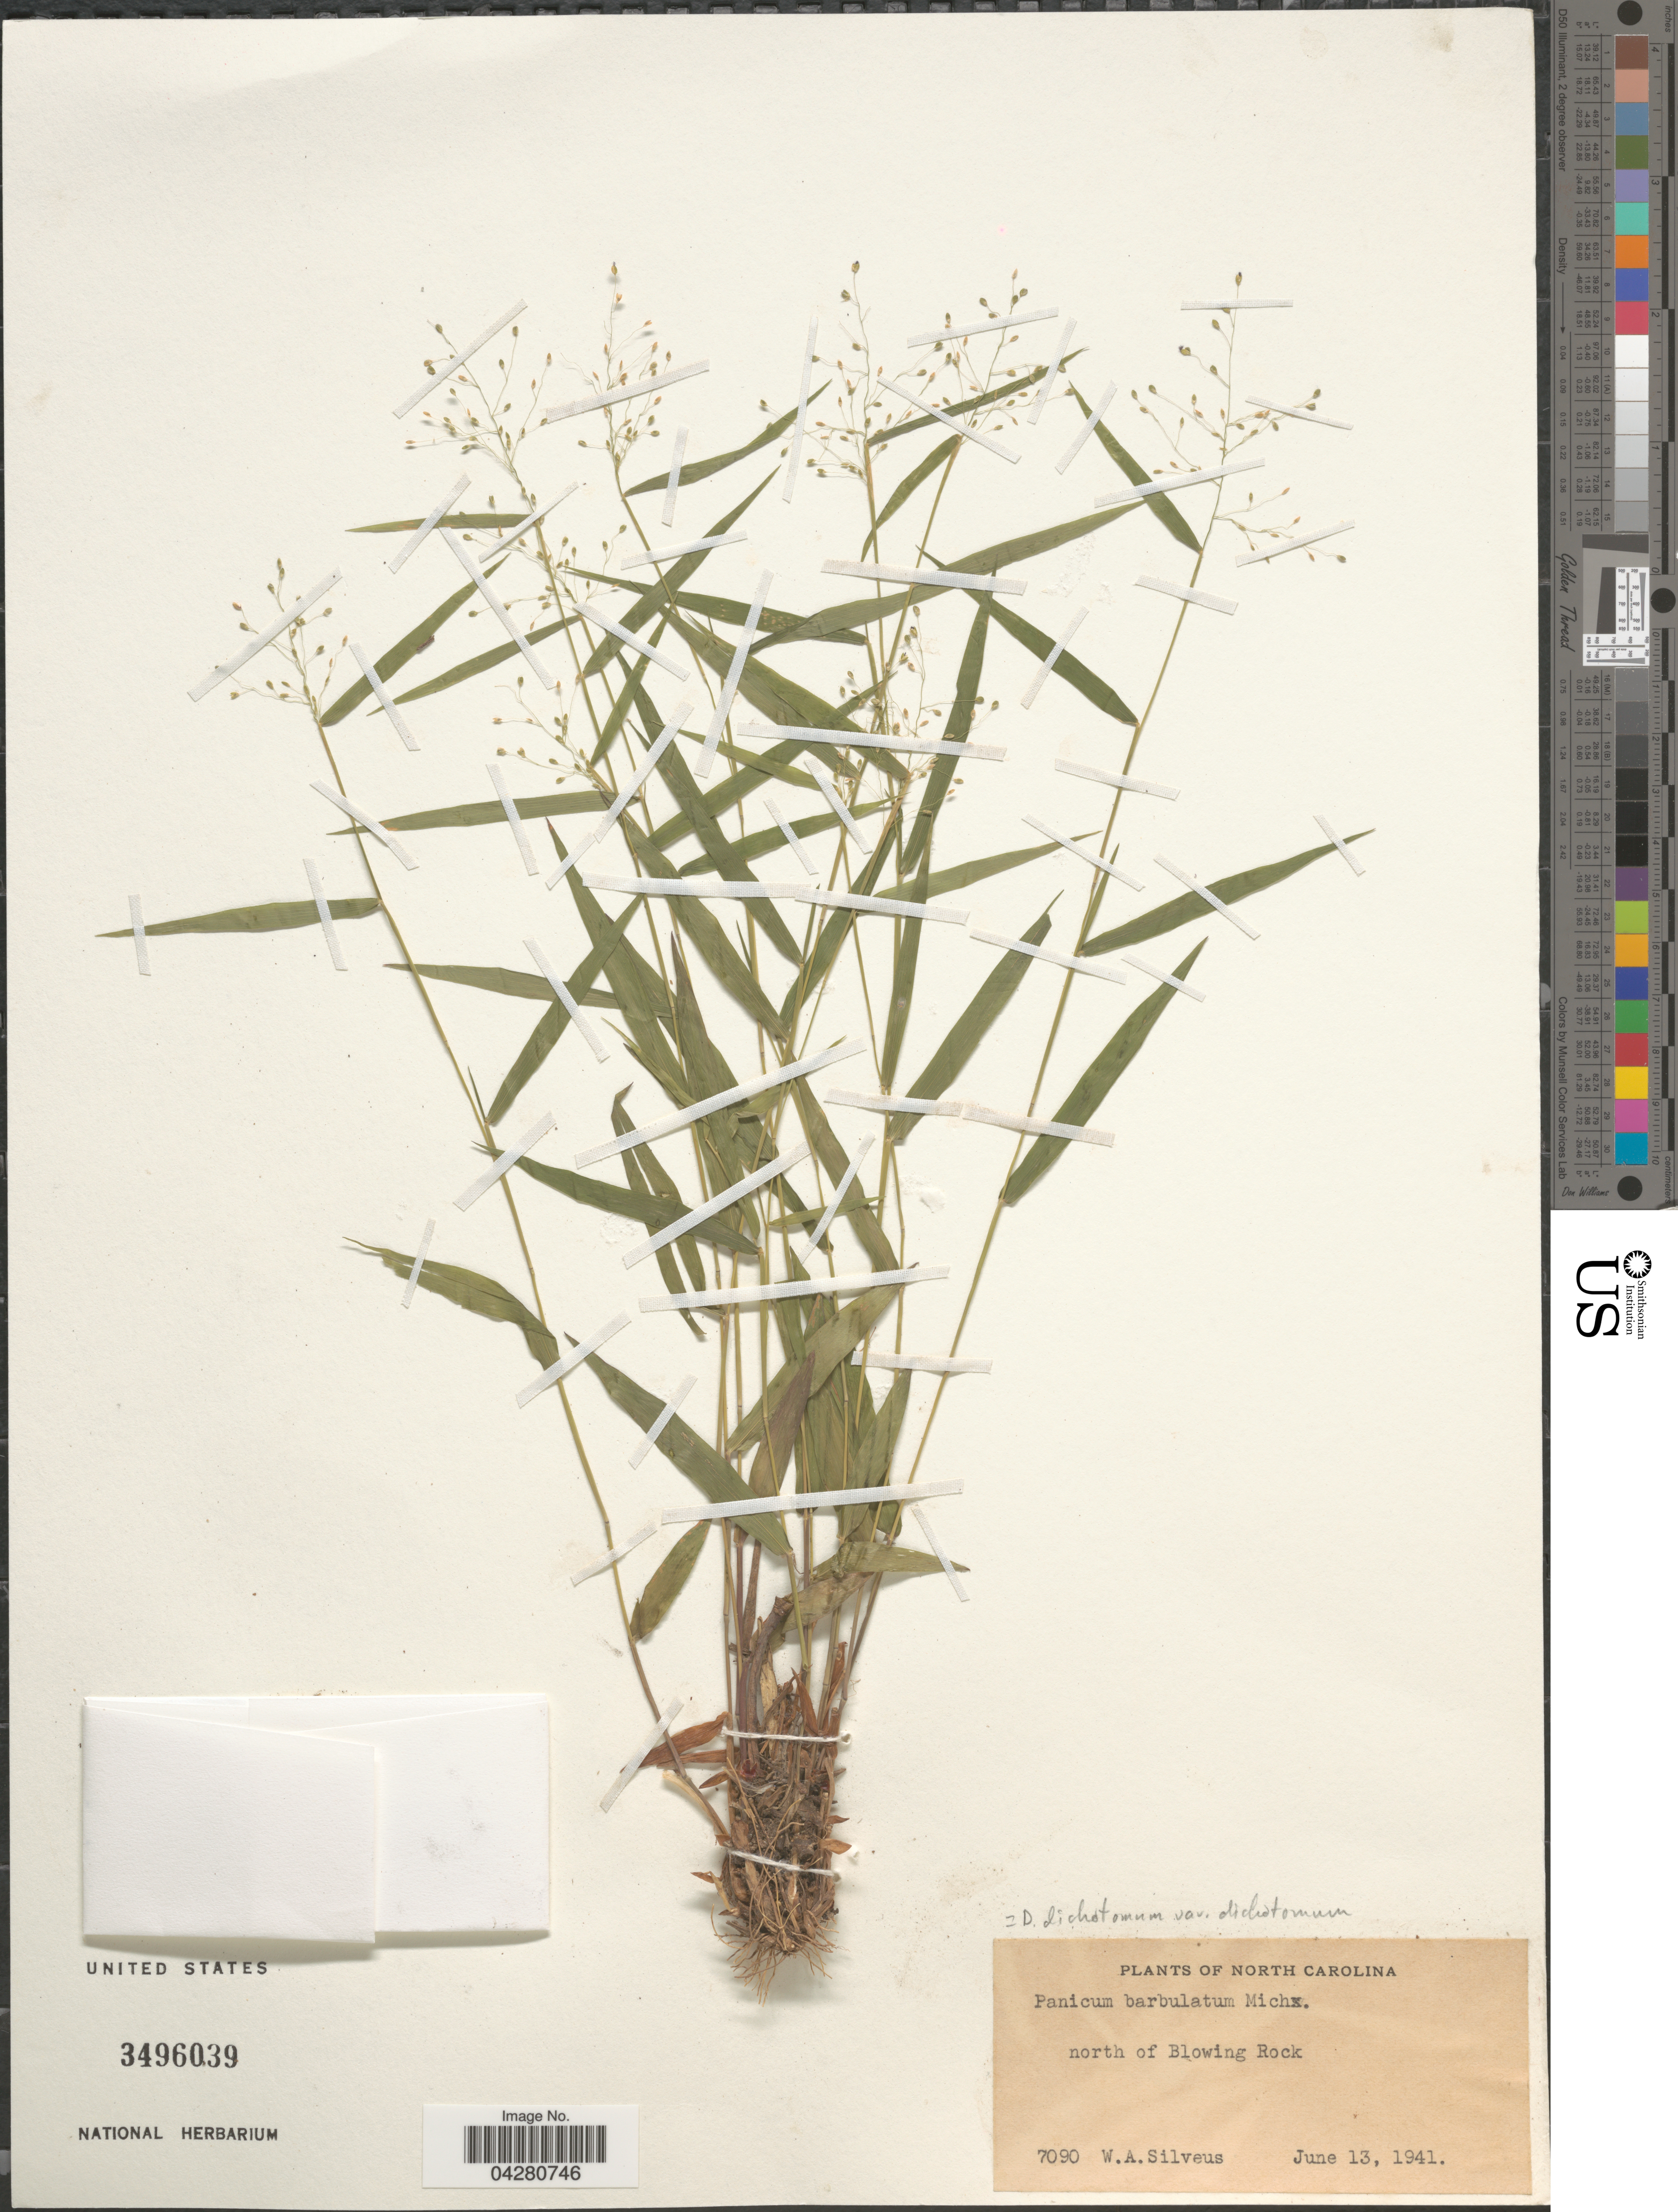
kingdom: Plantae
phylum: Tracheophyta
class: Liliopsida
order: Poales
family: Poaceae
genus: Dichanthelium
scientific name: Dichanthelium dichotomum var. dichotomum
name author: (L.) Gould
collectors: W. Silveus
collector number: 7090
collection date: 1941-06-13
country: United States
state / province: South Carolina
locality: North of Blowing Rock.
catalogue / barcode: US 3496039